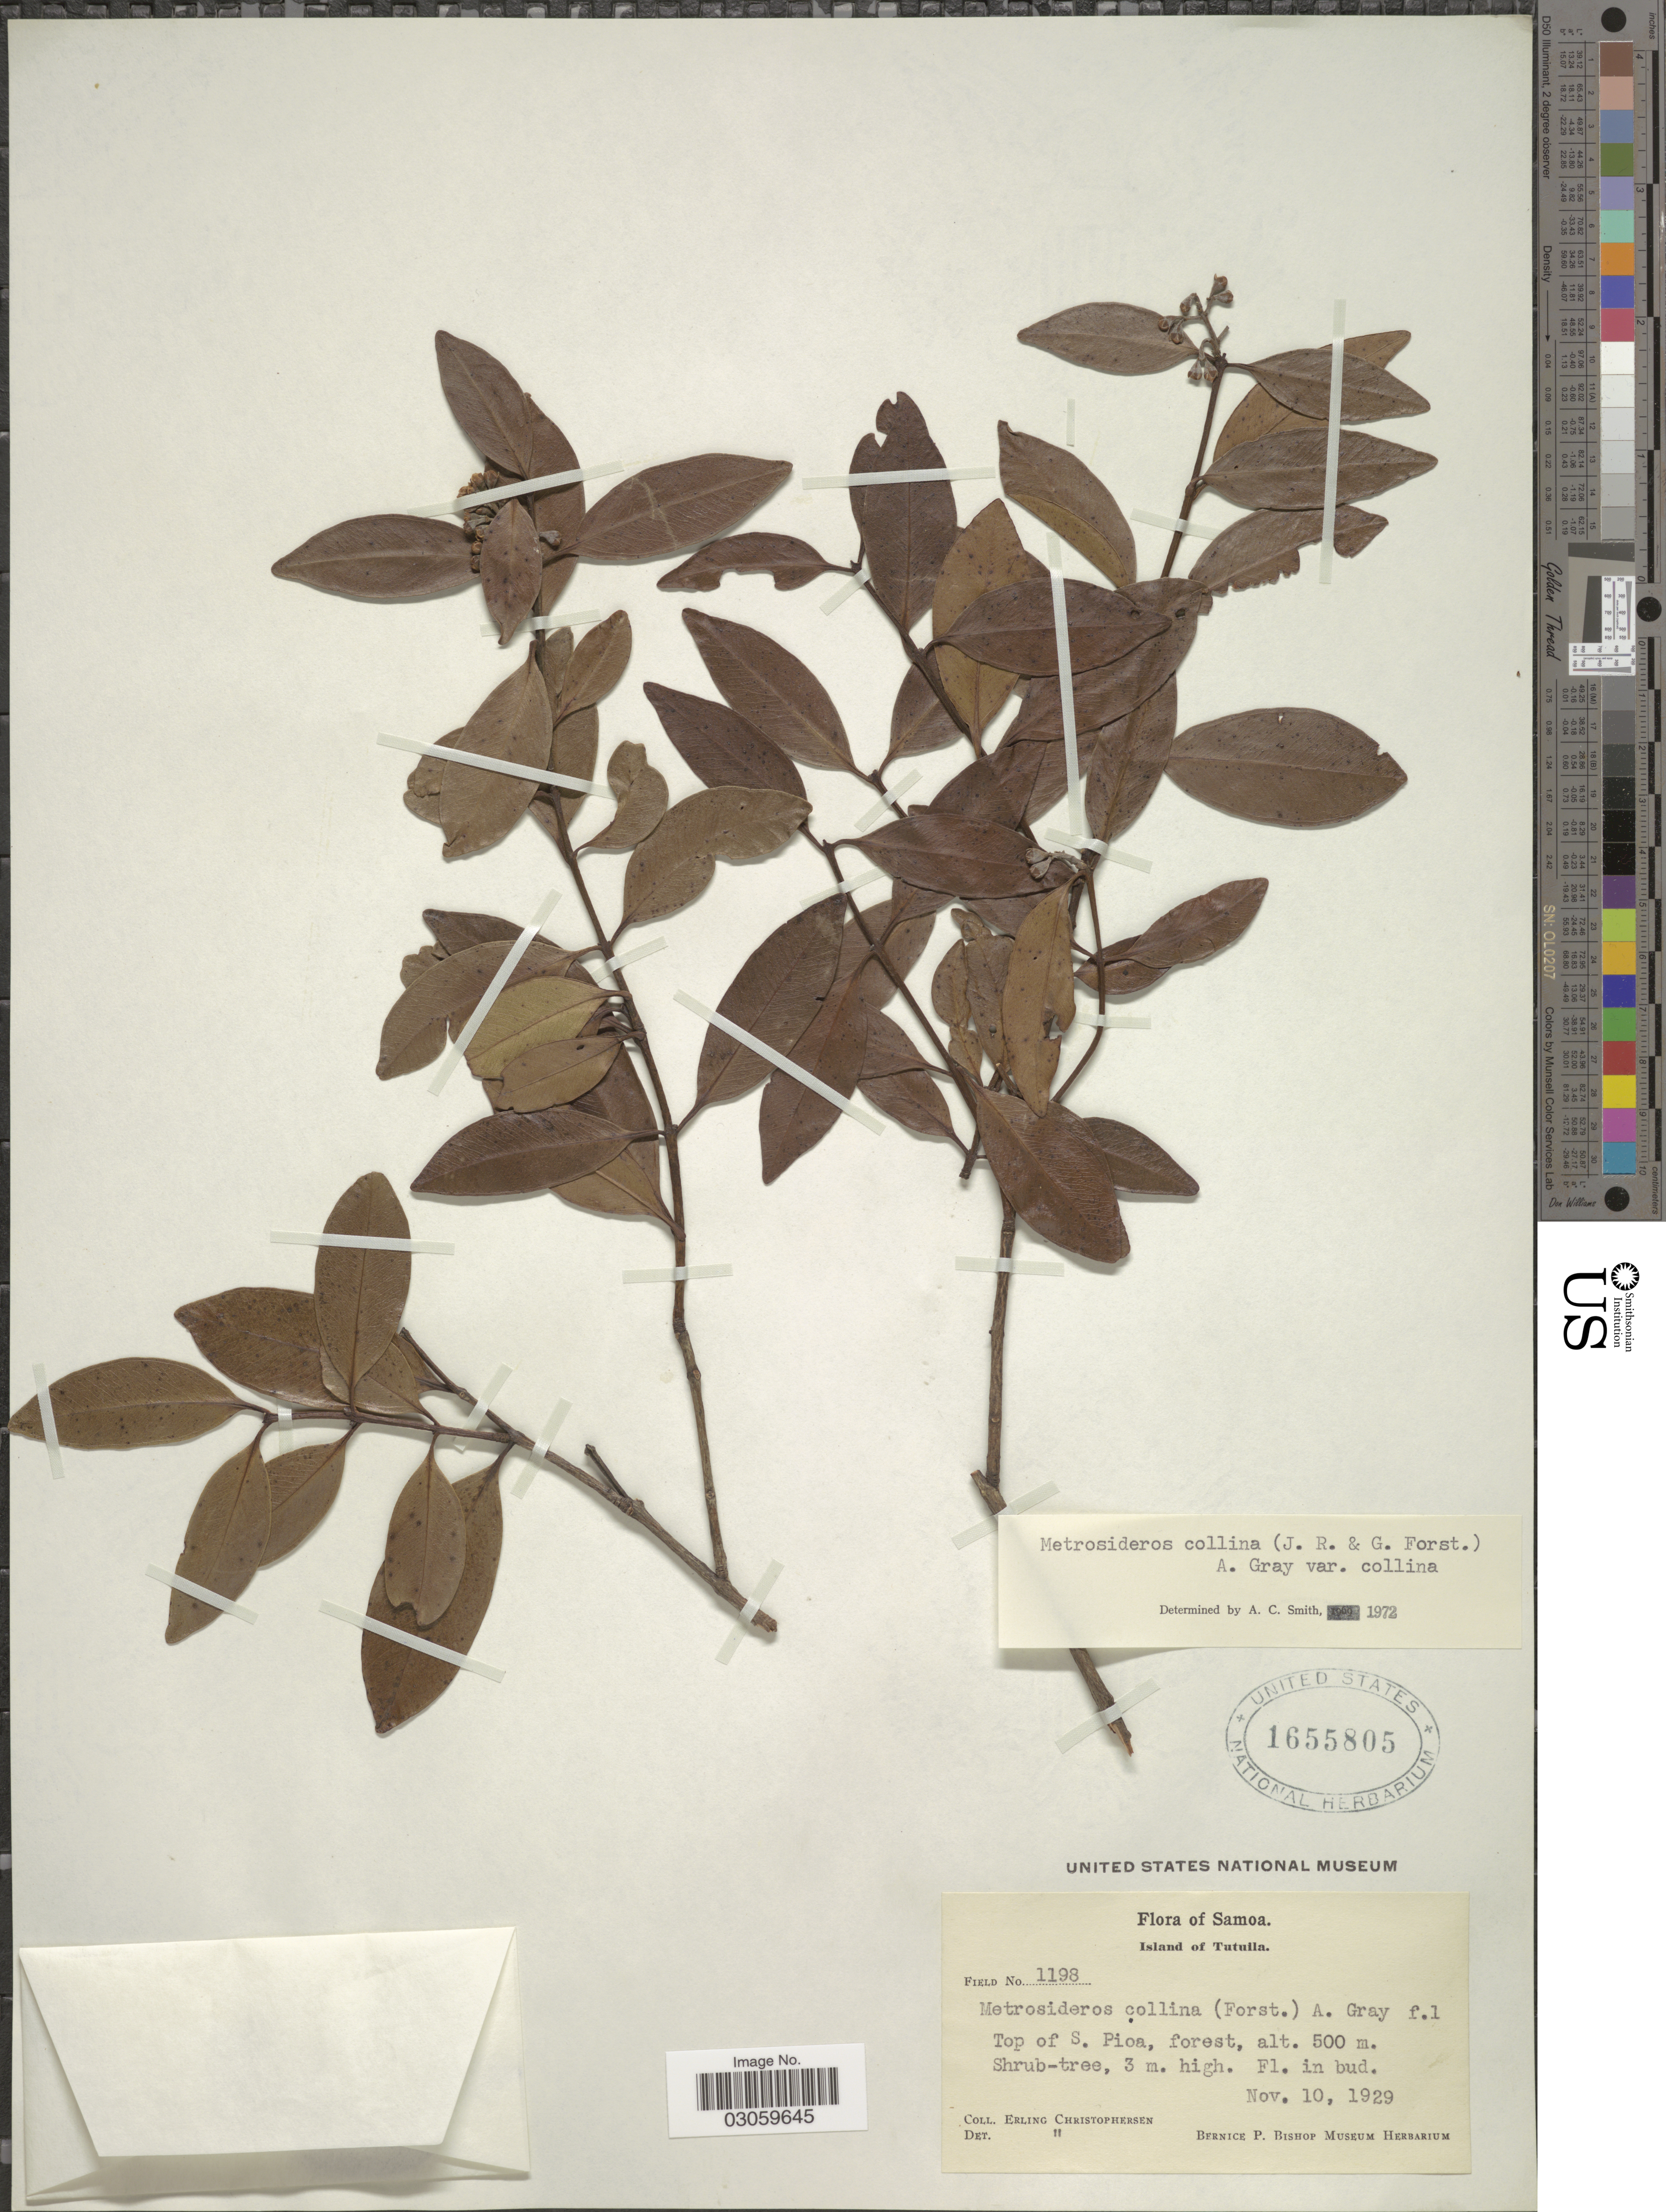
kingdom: Plantae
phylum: Tracheophyta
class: Magnoliopsida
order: Myrtales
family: Myrtaceae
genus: Metrosideros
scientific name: Metrosideros collina var. collina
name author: (J.R. Forst. & G. Forst.) A. Gray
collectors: E. Christophersen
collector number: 1198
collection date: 1929-11-10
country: American Samoa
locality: Samoa. Tutuila. Top of S. Pioa, forest.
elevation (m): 500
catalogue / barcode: US 1655805